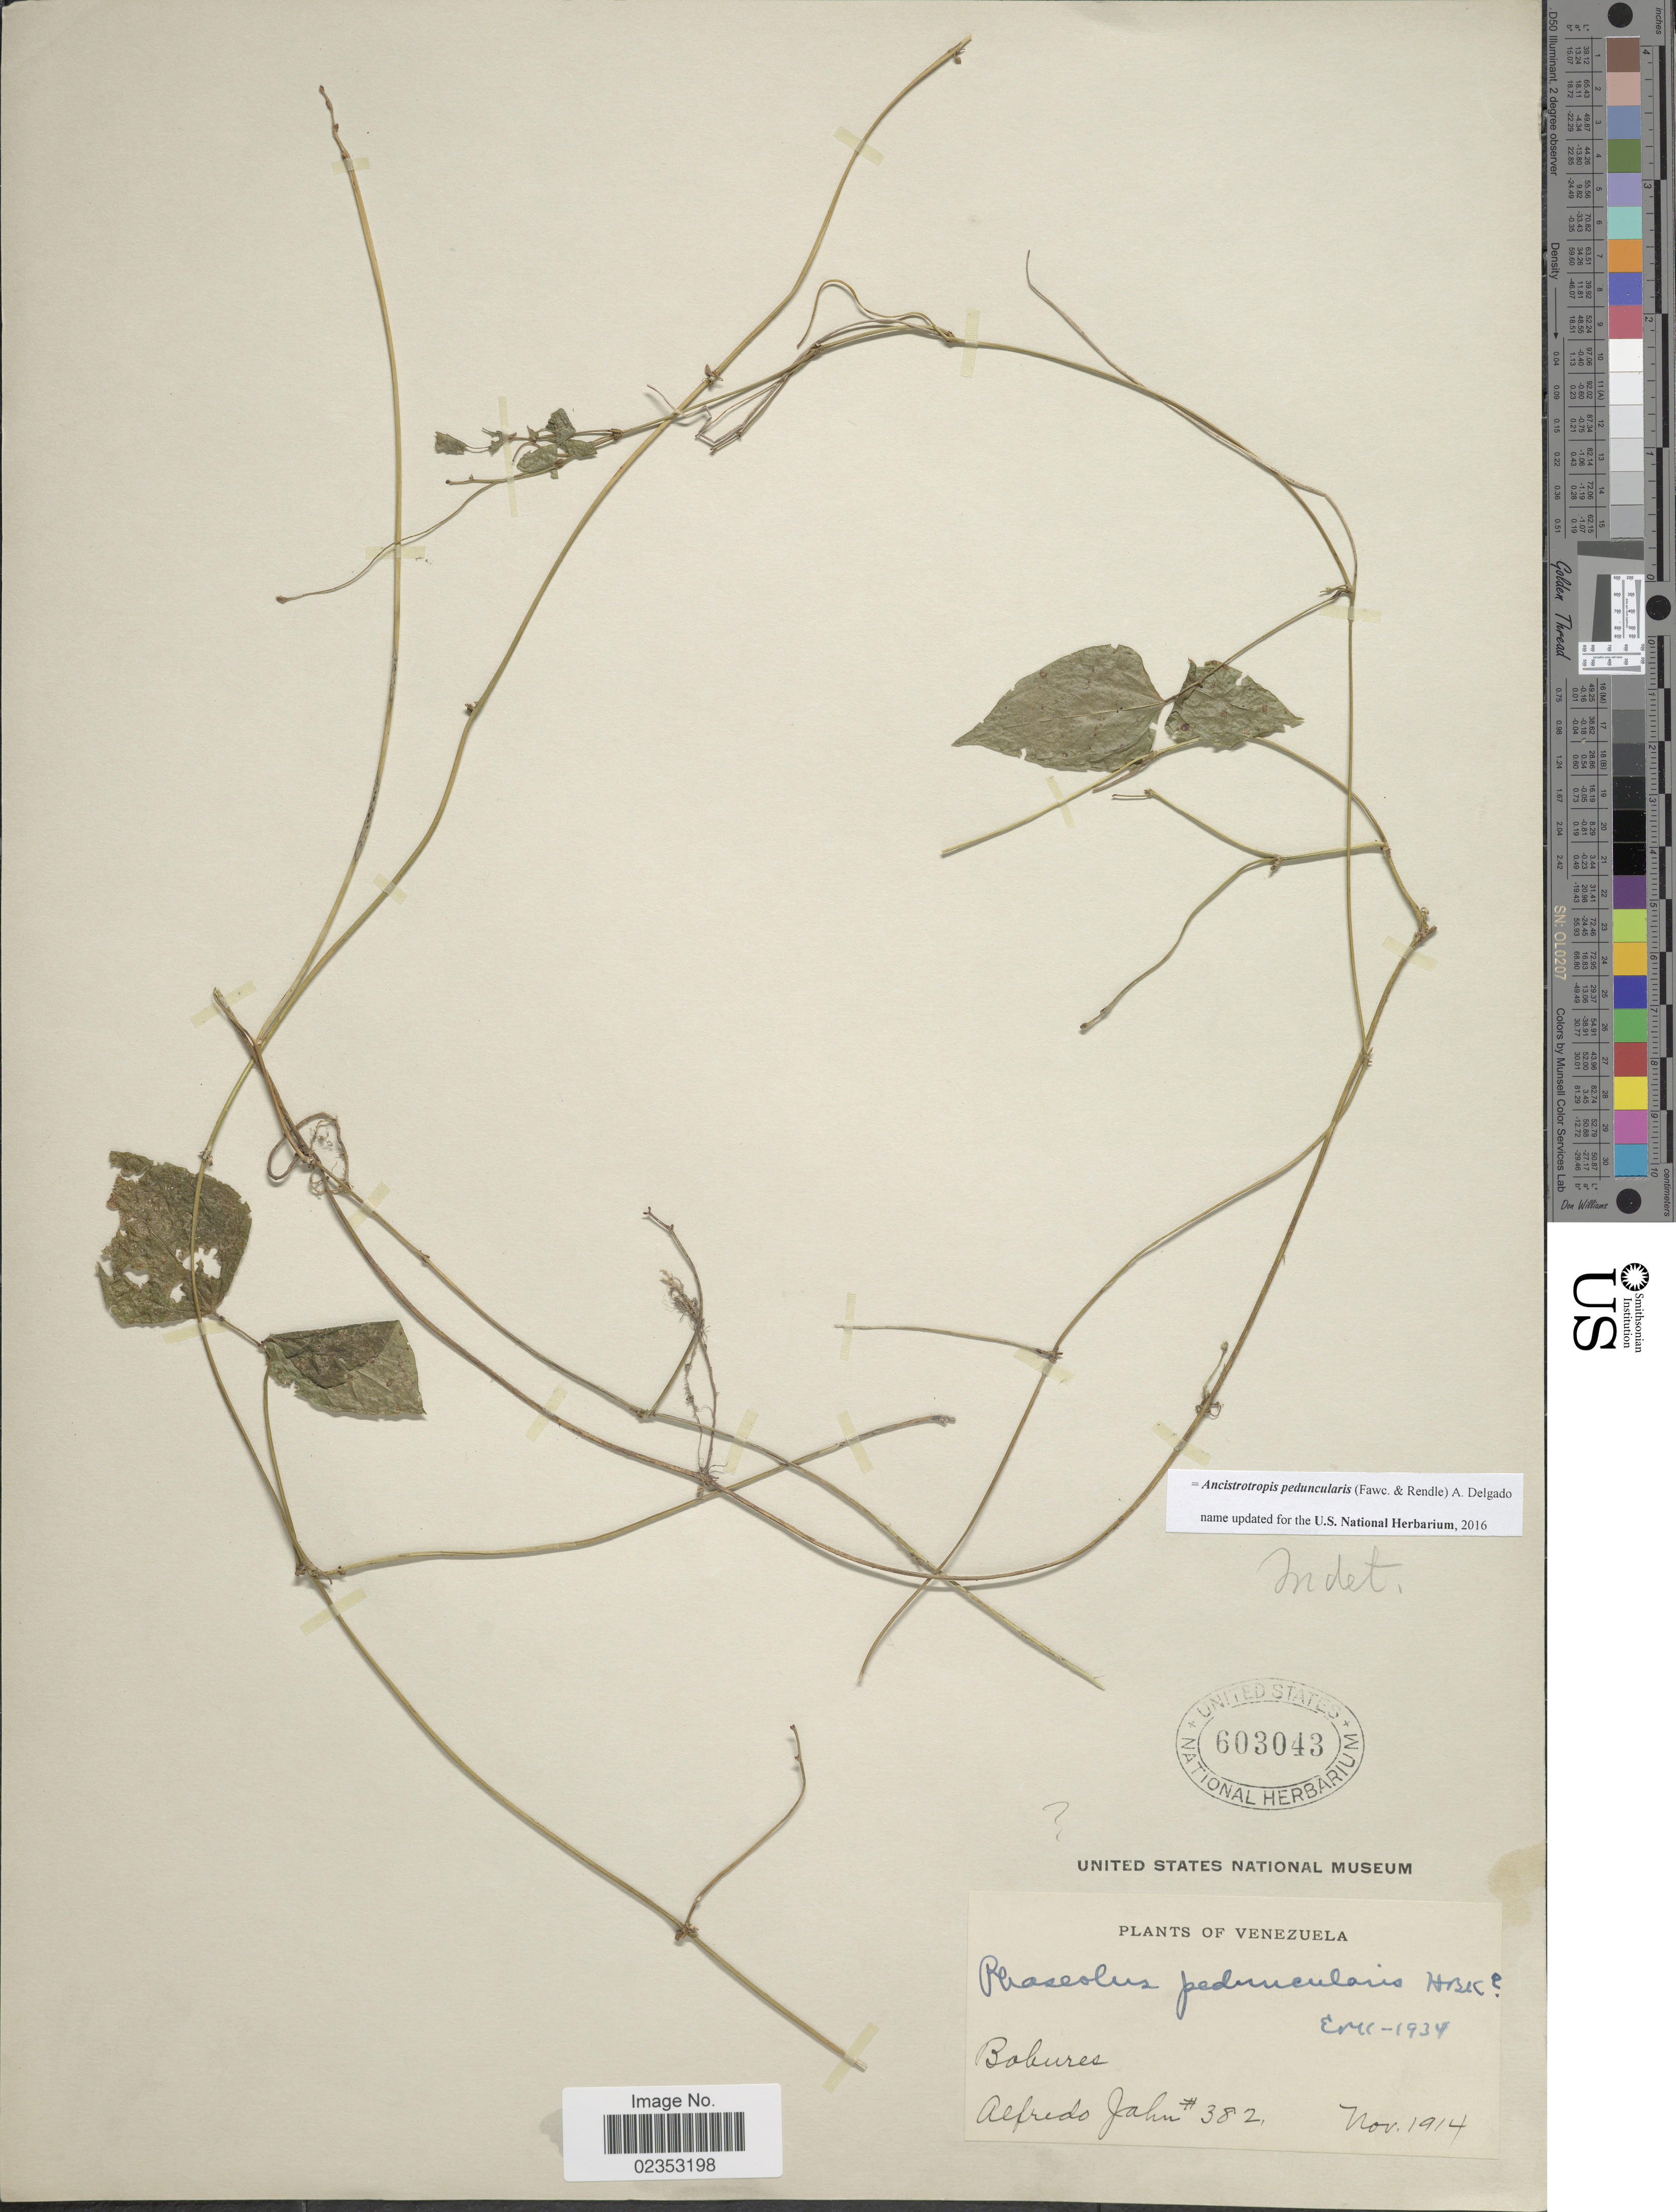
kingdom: Plantae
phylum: Tracheophyta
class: Magnoliopsida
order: Fabales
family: Fabaceae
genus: Ancistrotropis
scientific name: Ancistrotropis peduncularis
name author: (Fawc. & Rendle) A. Delgado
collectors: A. Jahn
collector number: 382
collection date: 1914-11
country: Venezuela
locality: Bokures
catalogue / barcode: US 603043